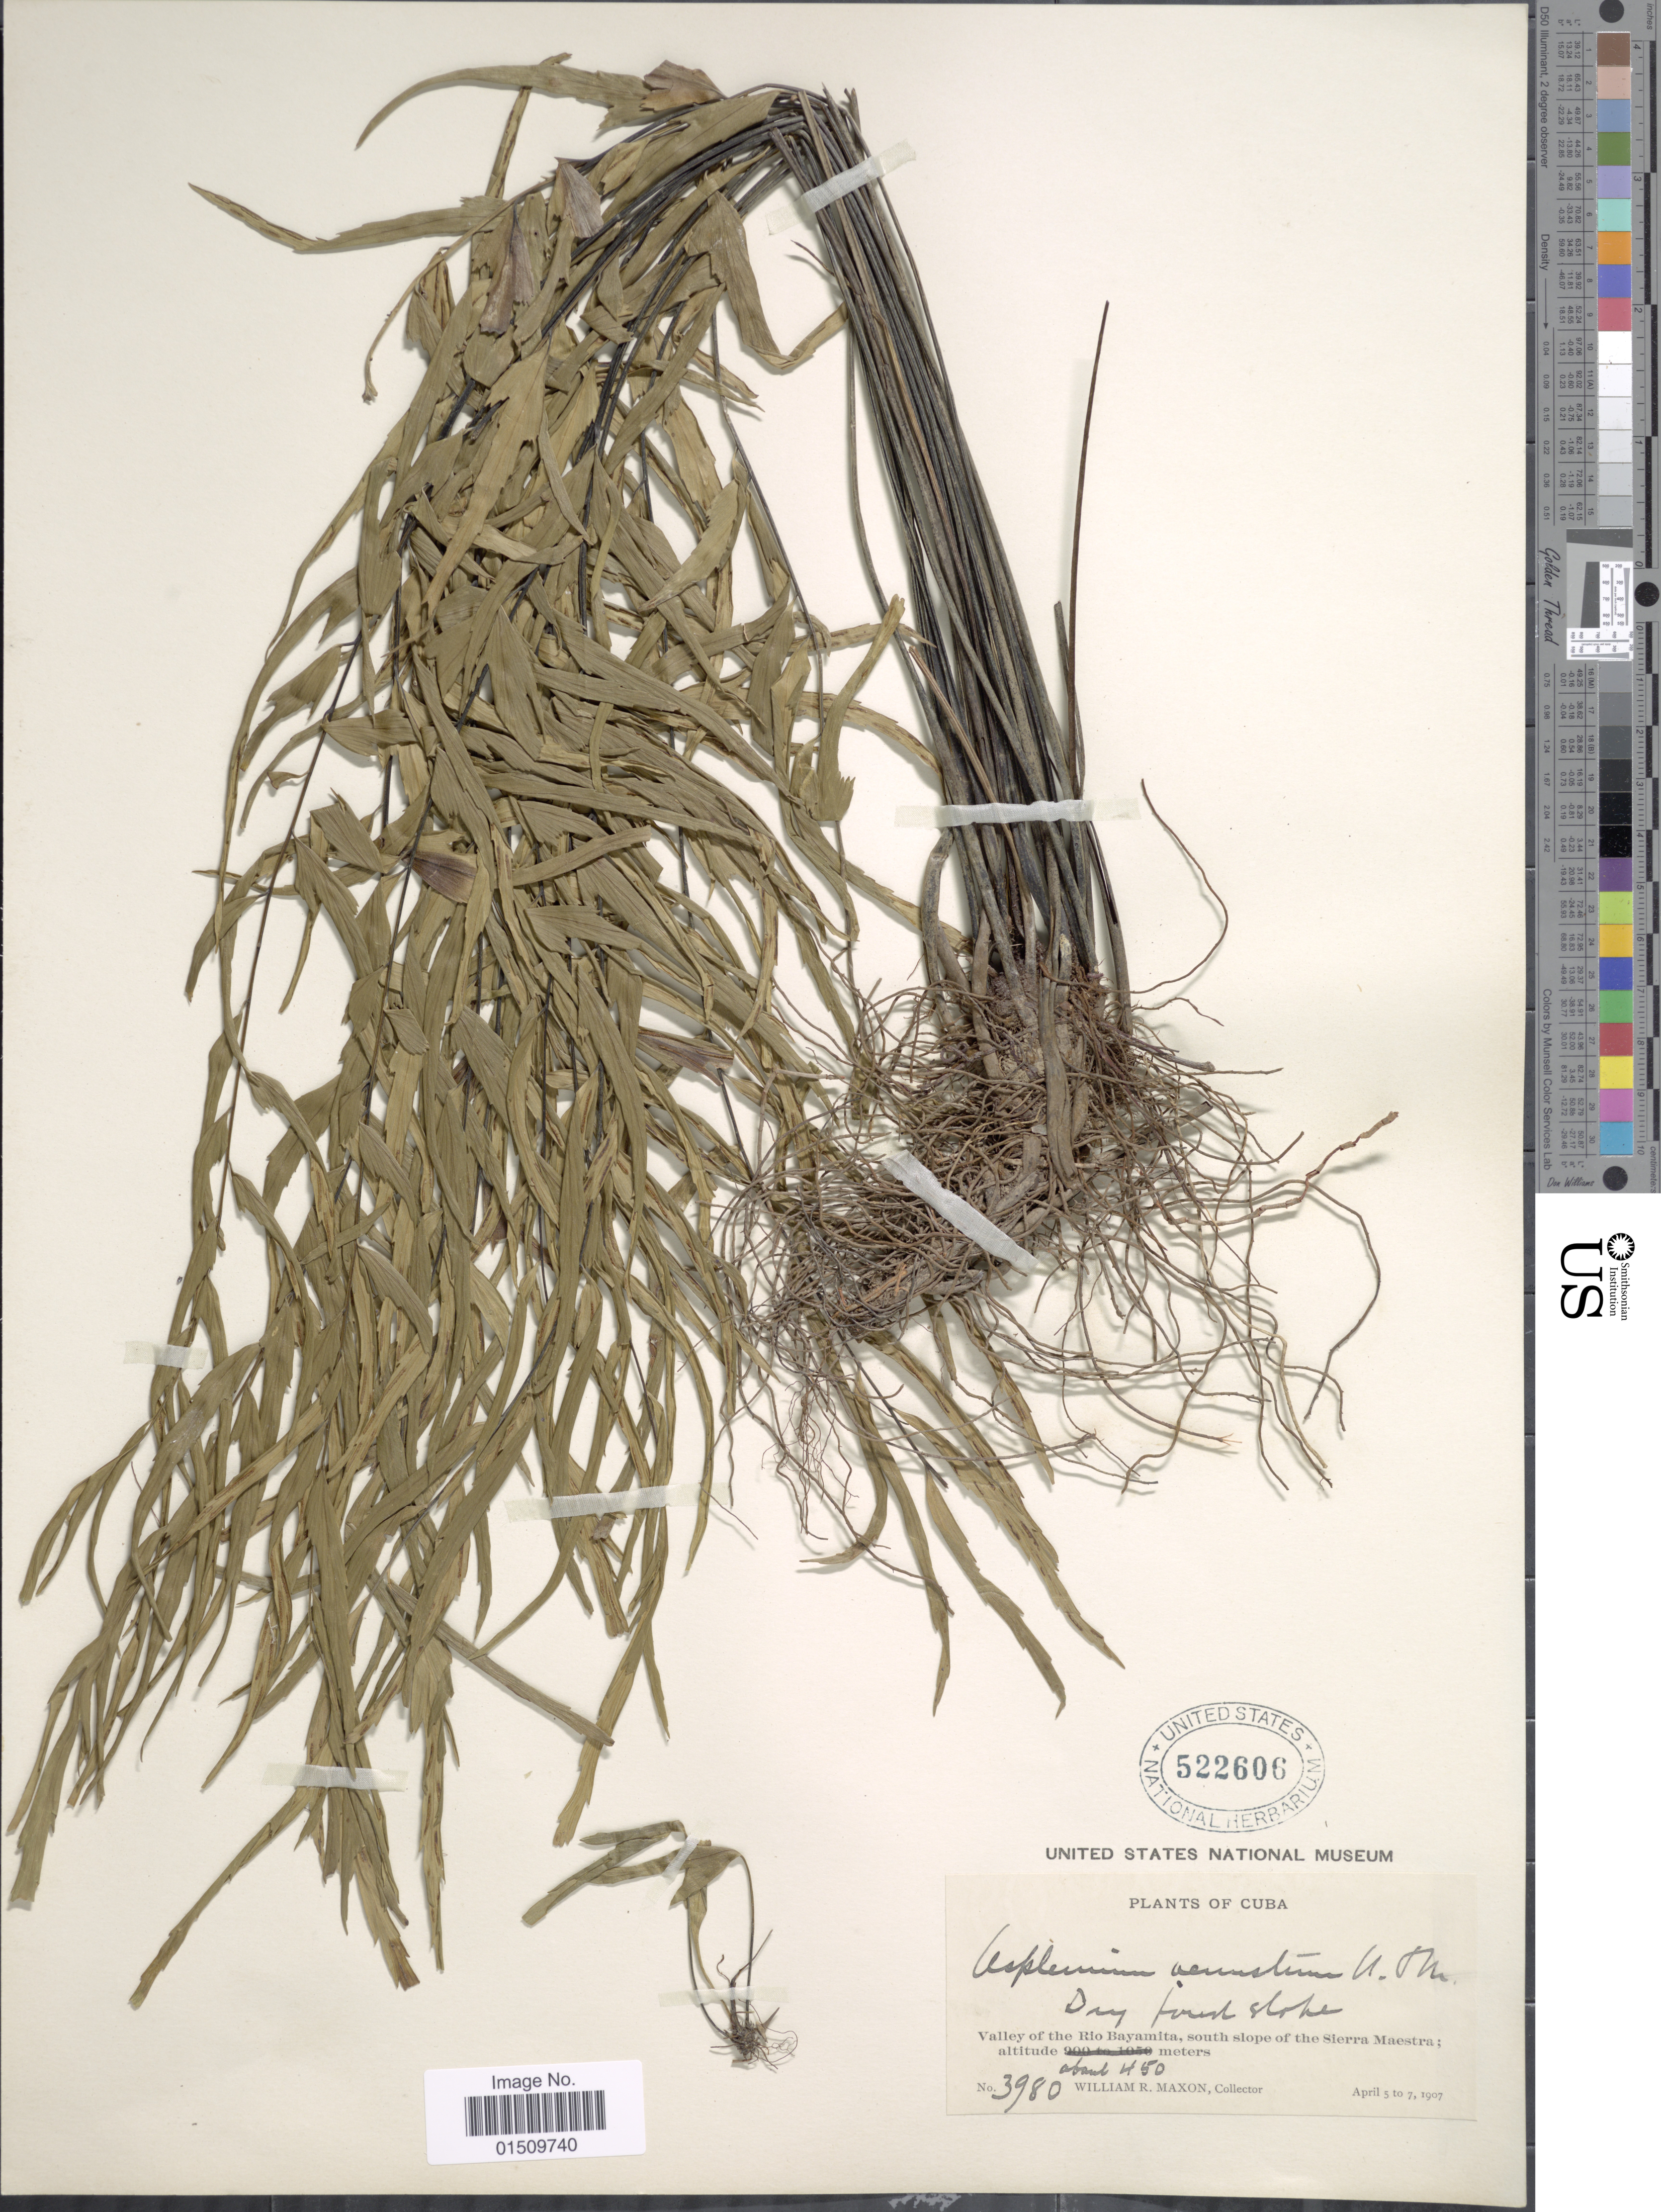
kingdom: Plantae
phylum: Tracheophyta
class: Polypodiopsida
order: Polypodiales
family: Aspleniaceae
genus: Asplenium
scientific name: Asplenium venustum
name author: Underw. & Maxon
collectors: W. R. Maxon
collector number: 3980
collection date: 1907-04-05/1907-04-07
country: Cuba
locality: Cuba, Valley of the Rio Bayamita, south slope of the Sierra Maestra.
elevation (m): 450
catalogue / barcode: US 522606